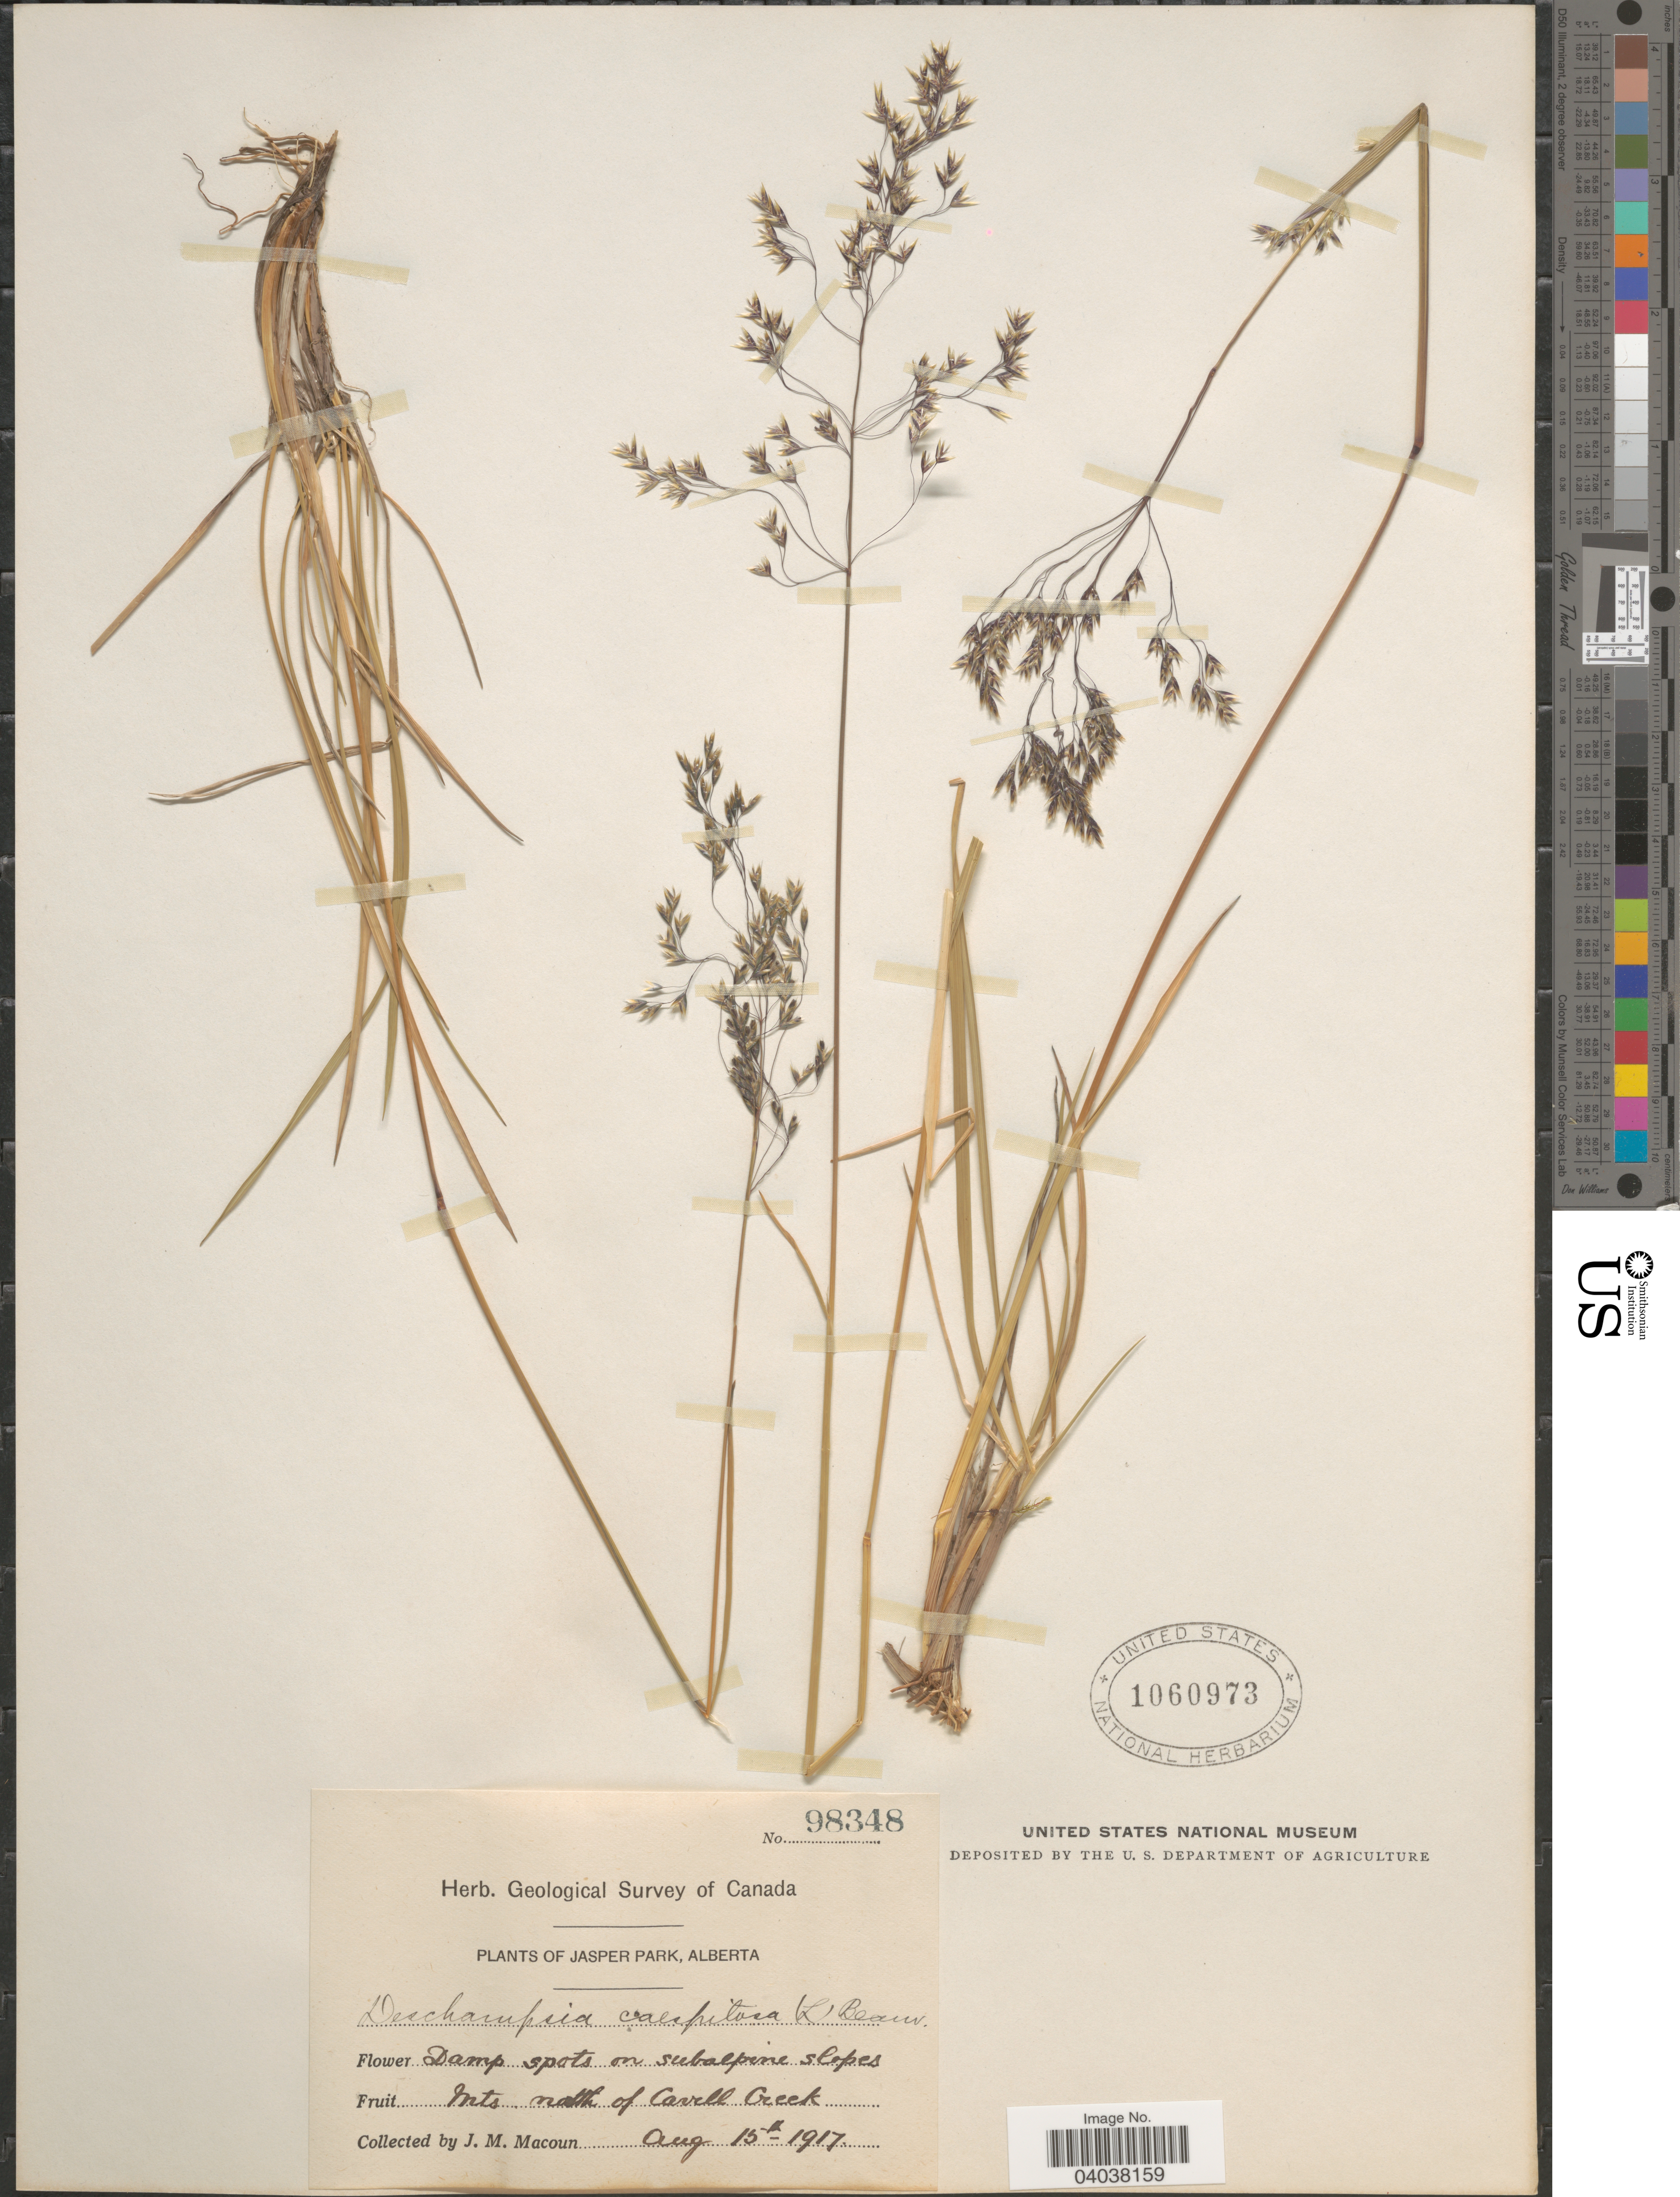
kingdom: Plantae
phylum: Tracheophyta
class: Liliopsida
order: Poales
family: Poaceae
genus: Deschampsia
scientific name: Deschampsia cespitosa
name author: (L.) P. Beauv.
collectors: J. M. Macoun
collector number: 98348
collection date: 1917-08-15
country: Canada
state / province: Alberta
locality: Jasper Park. Mts. north of Cavell Creek.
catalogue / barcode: US 1060973